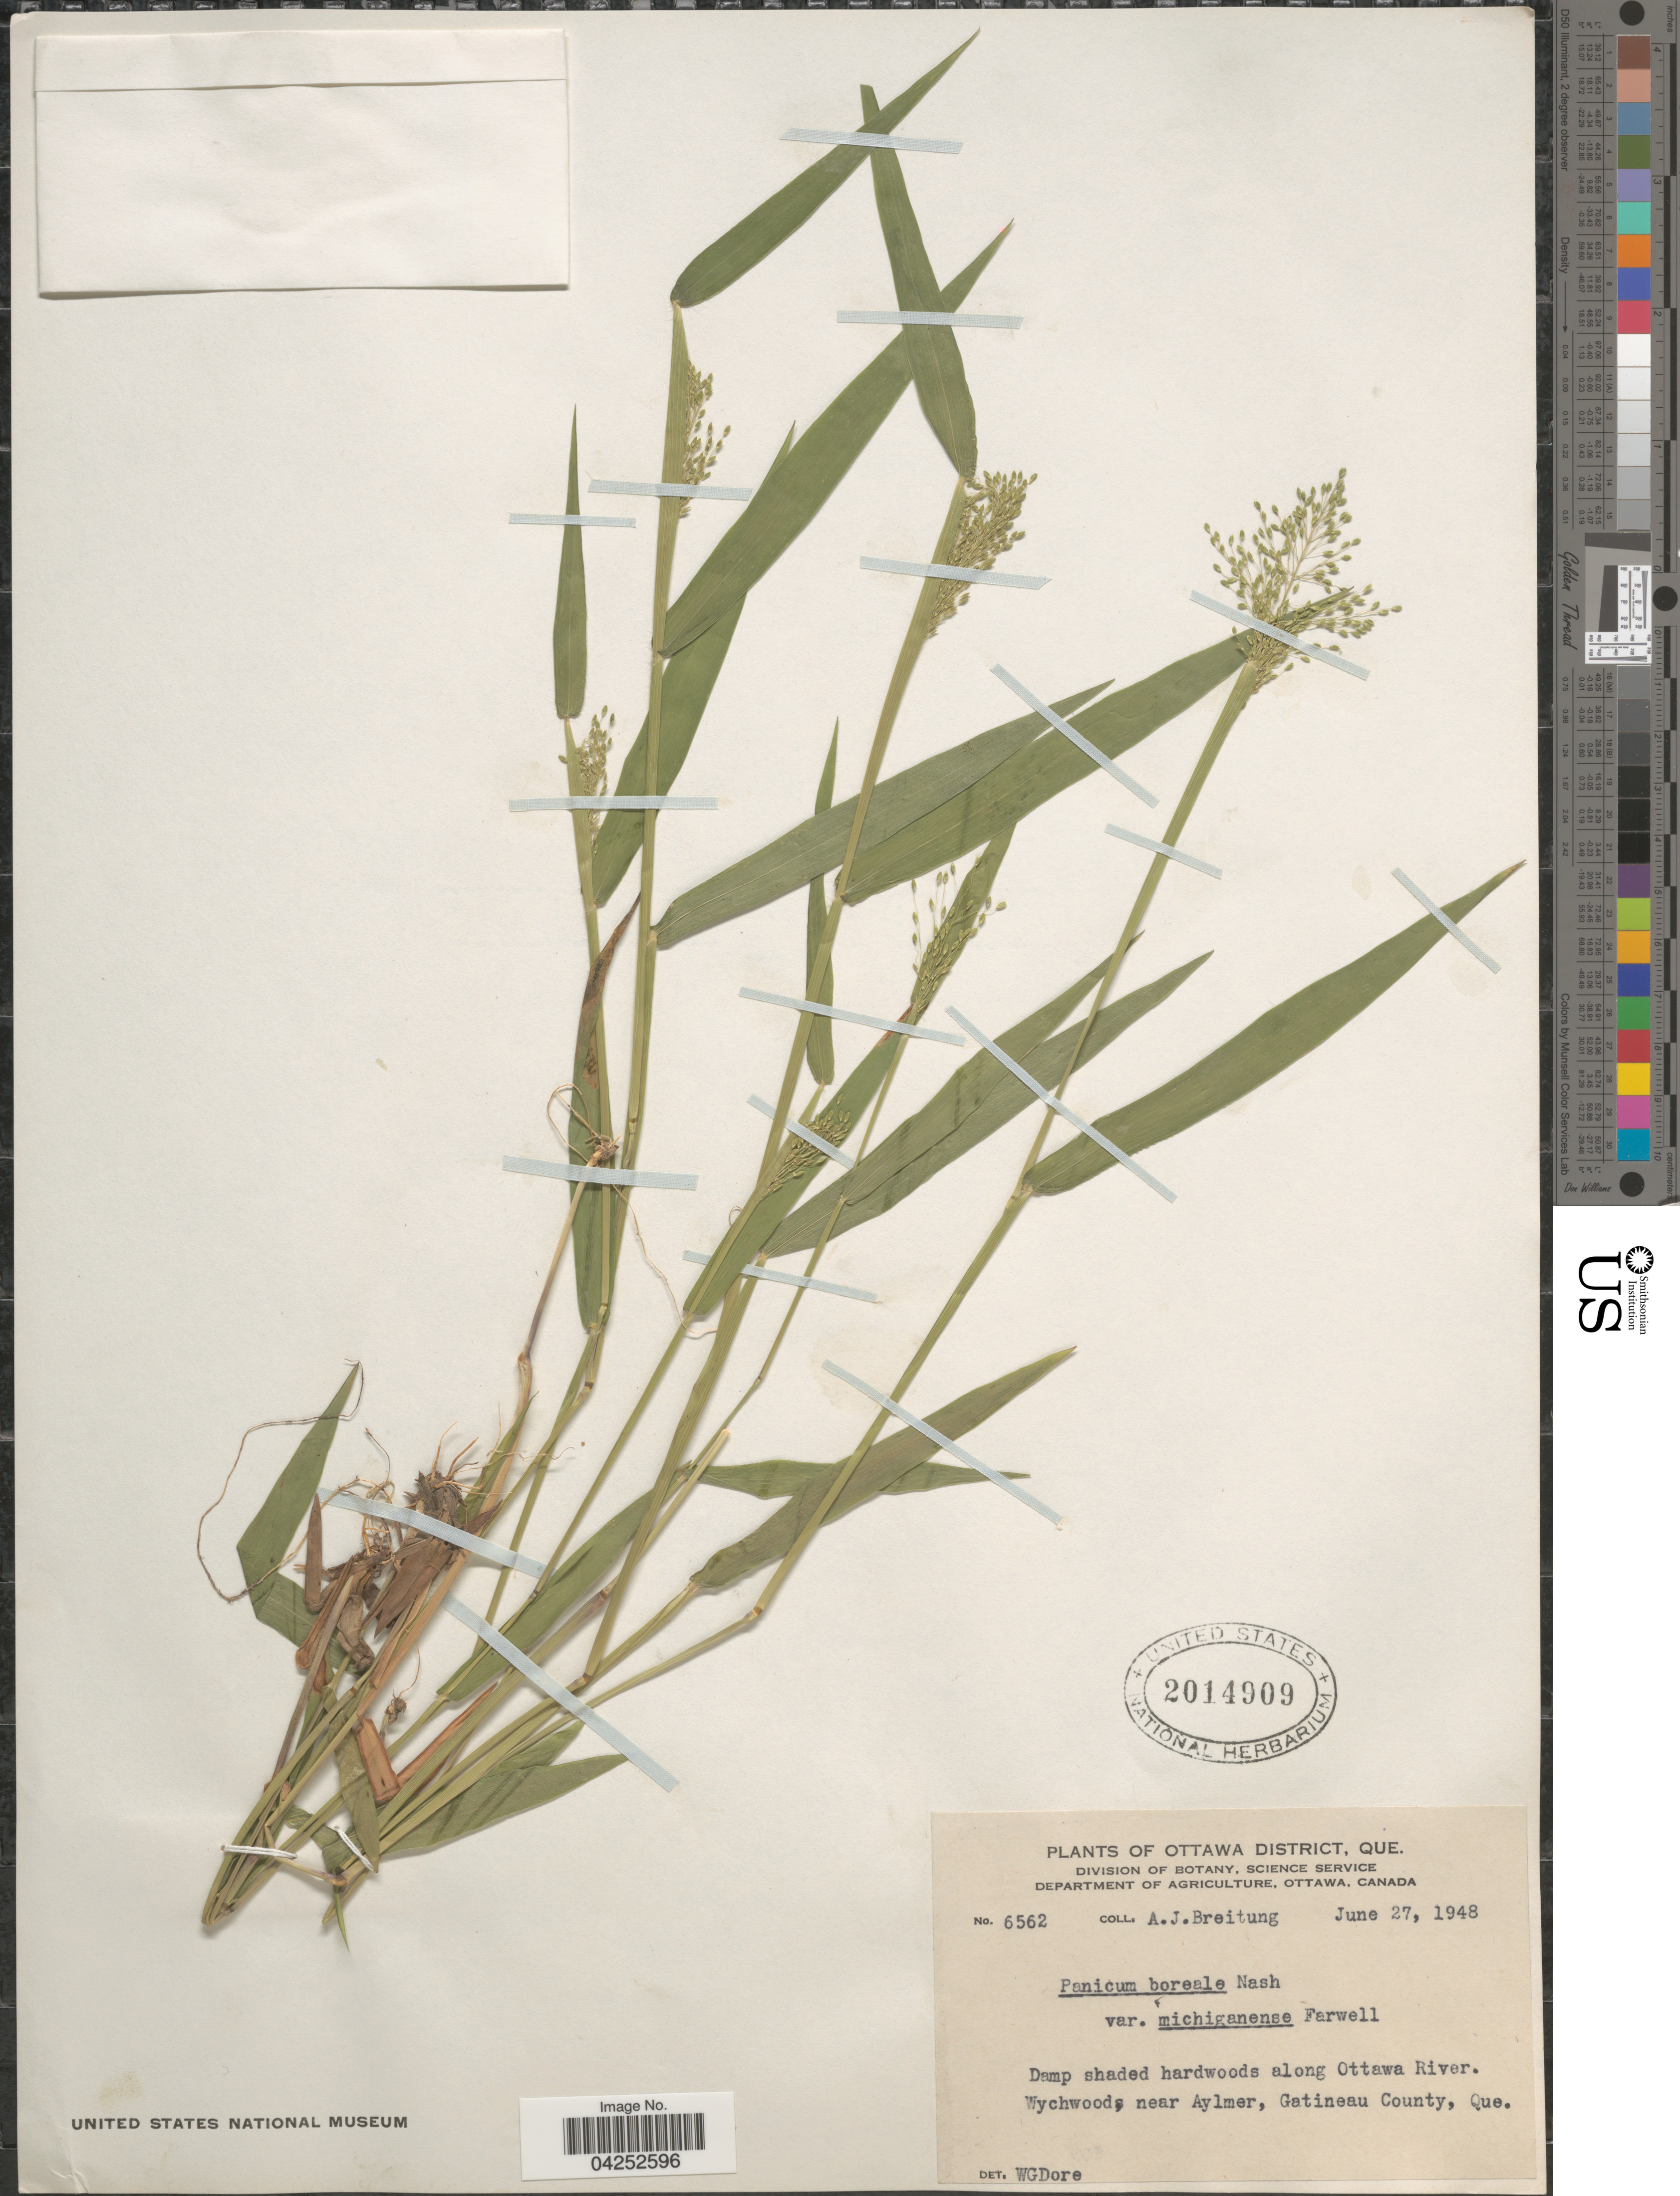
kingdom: Plantae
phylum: Tracheophyta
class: Liliopsida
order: Poales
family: Poaceae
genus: Dichanthelium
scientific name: Dichanthelium boreale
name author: (Nash) Freckmann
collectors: A. Breitung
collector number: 6562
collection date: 1948-06-27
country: Canada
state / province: Quebec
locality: Ottawa District. Damp shaded hardwoods along Ottawa River. Wychwoods near Aylmer, Gatineau County.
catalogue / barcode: US 2014909